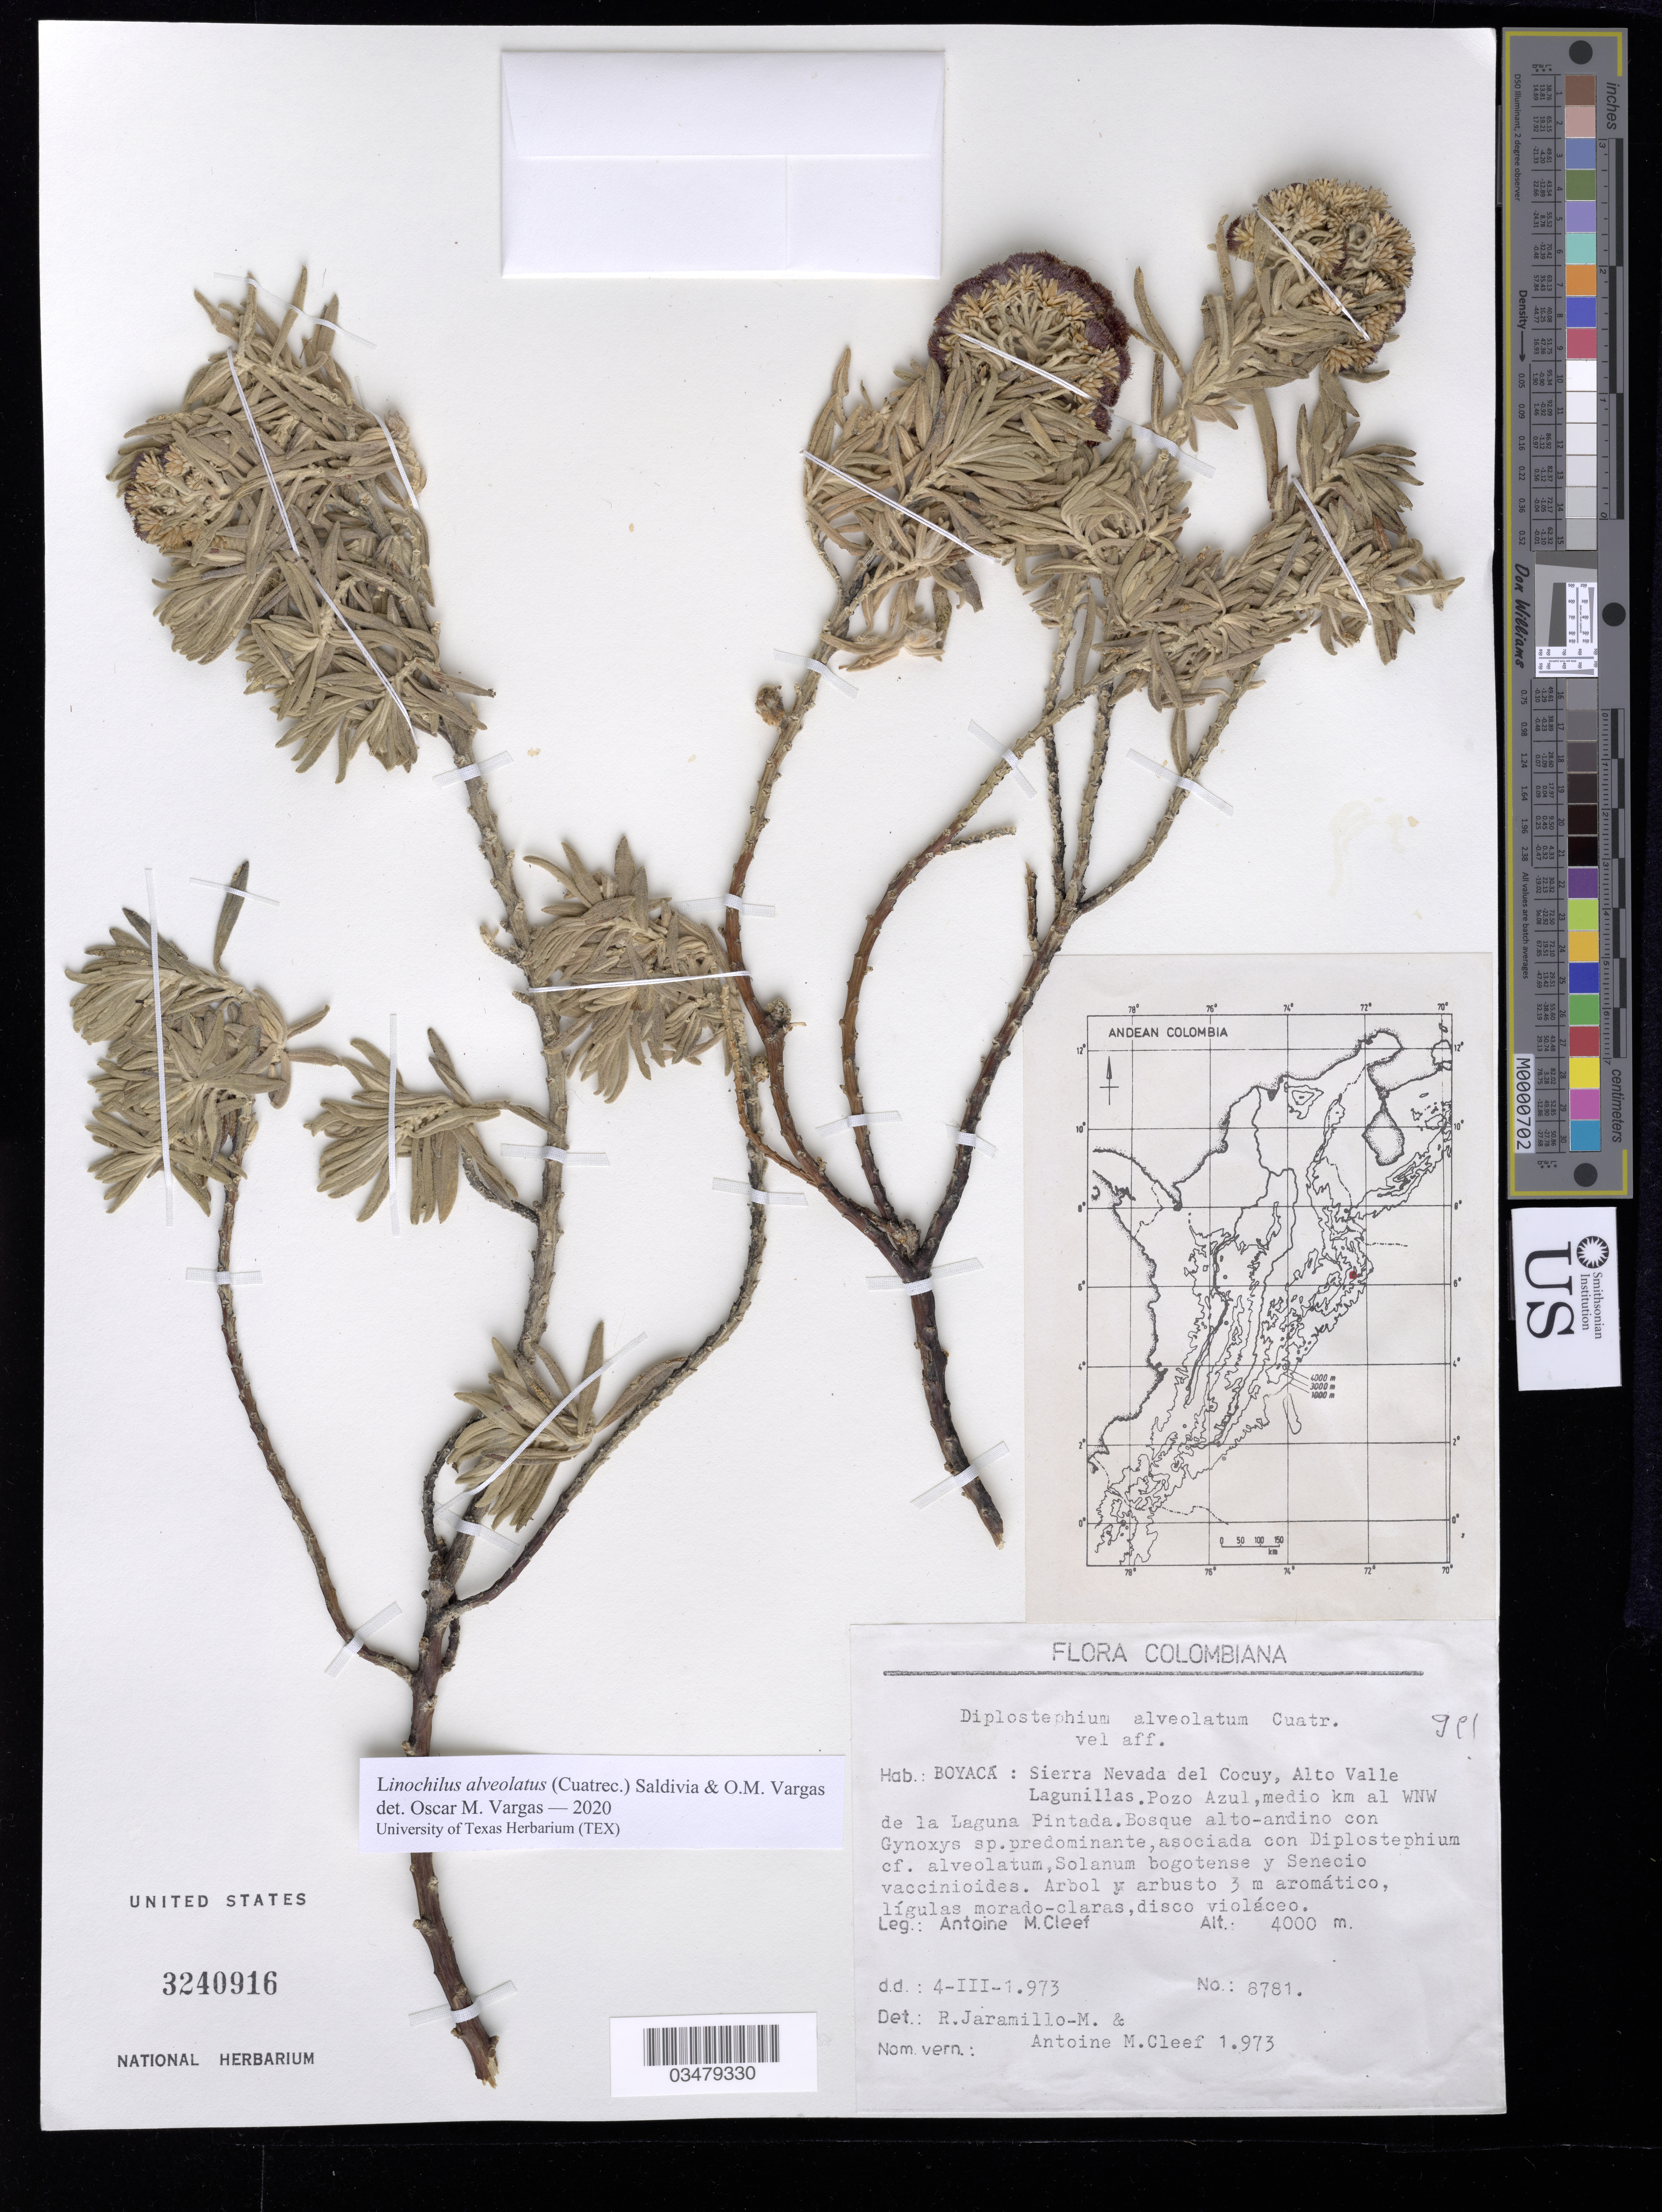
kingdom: Plantae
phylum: Tracheophyta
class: Magnoliopsida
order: Asterales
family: Asteraceae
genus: Linochilus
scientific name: Linochilus alveolatus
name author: (Cuatrec.) Saldivia & O.M. Vargas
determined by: Vargas, Oscar M.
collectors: A. M. Cleef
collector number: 8781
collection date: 1973-03-04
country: Colombia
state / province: Boyacá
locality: Sierra Nevada del Cocuy, Alto Valle Lagunillas. Pozo Azul, medio km al WNW de la Laguna Pintada.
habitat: Bosque alto-andino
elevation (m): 4000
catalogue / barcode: US 3240916